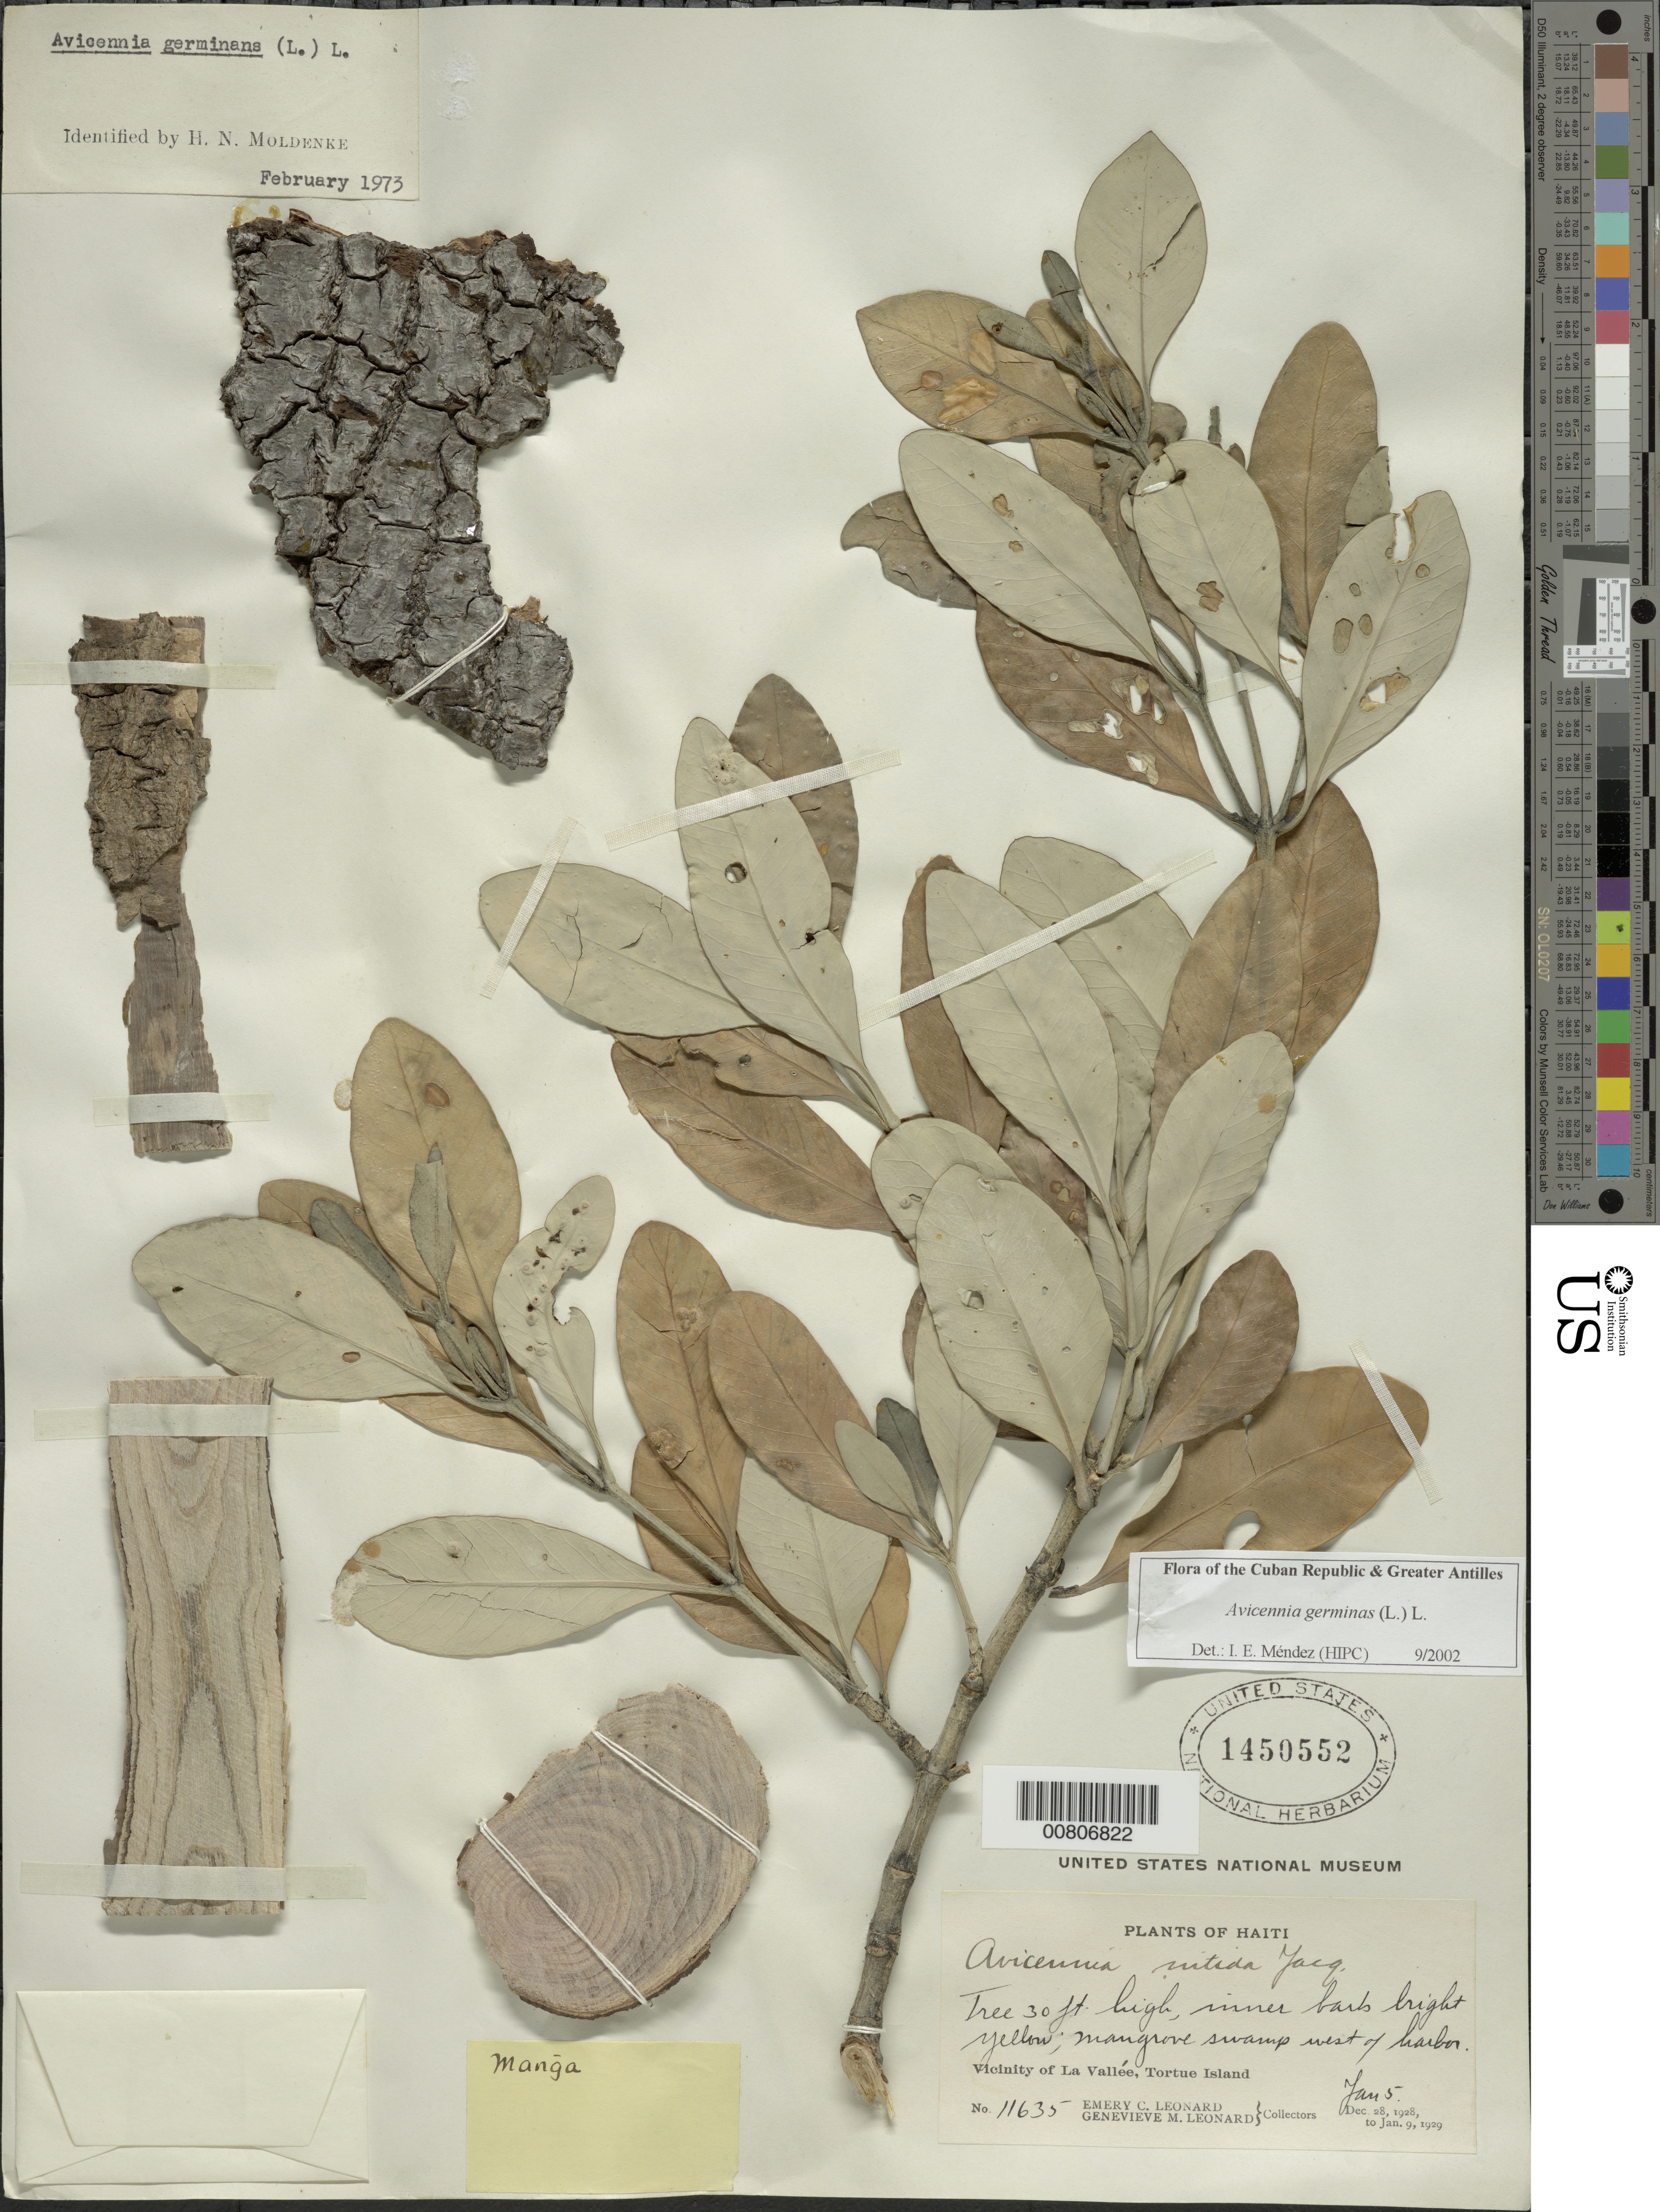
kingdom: Plantae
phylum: Tracheophyta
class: Magnoliopsida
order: Lamiales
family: Acanthaceae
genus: Avicennia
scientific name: Avicennia germinans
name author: (L.) L.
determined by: Méndez, Isidro E., (HIPC)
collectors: E. C. Leonard & G. M. Leonard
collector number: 11635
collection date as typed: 05 Jan 1929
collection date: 1929-01-05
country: Haiti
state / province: Nord-Óuest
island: Île de la Tortue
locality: Tortue Island, La Vallée, W of harbor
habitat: Mangrove swamp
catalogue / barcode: US 1450552